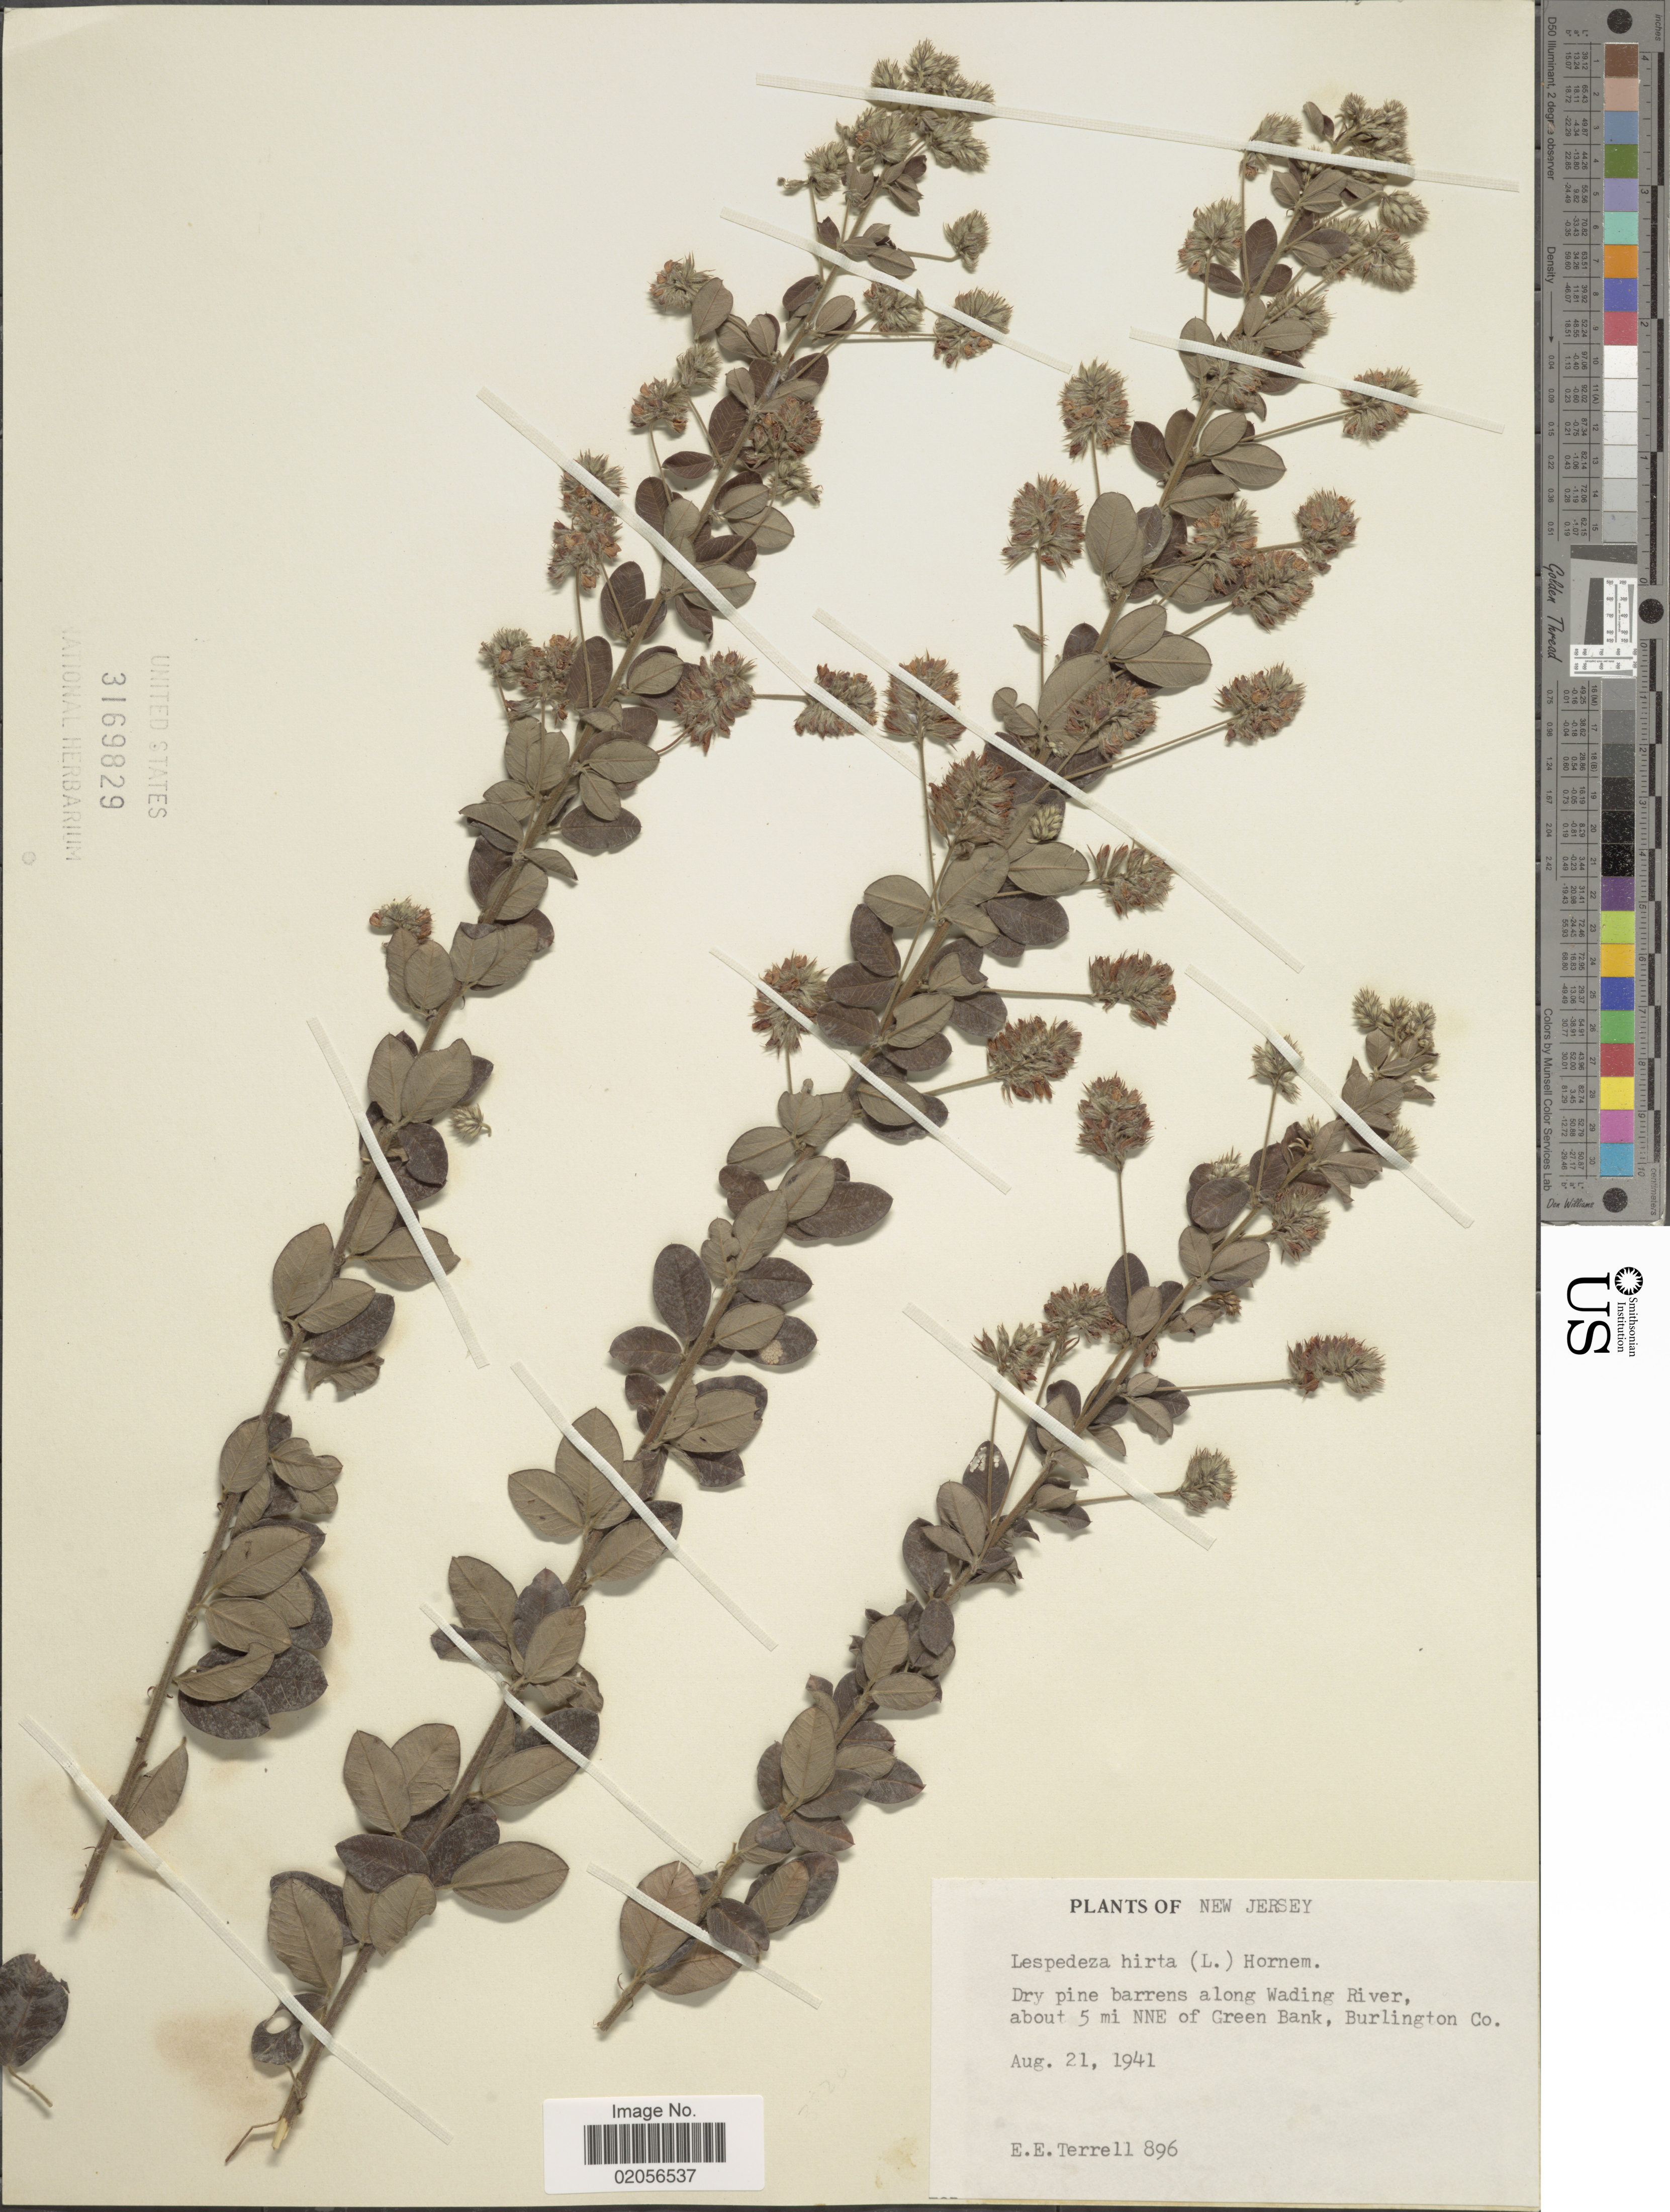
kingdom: Plantae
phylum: Tracheophyta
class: Magnoliopsida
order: Fabales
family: Fabaceae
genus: Lespedeza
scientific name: Lespedeza hirta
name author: (L.) Hornem.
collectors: E. E. Terrell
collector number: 896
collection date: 1941-08-21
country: United States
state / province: New Jersey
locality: Dry pine barrens along Wading River, about 5 mi NNE of Green Bank, Burlington Co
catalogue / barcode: US 3169829